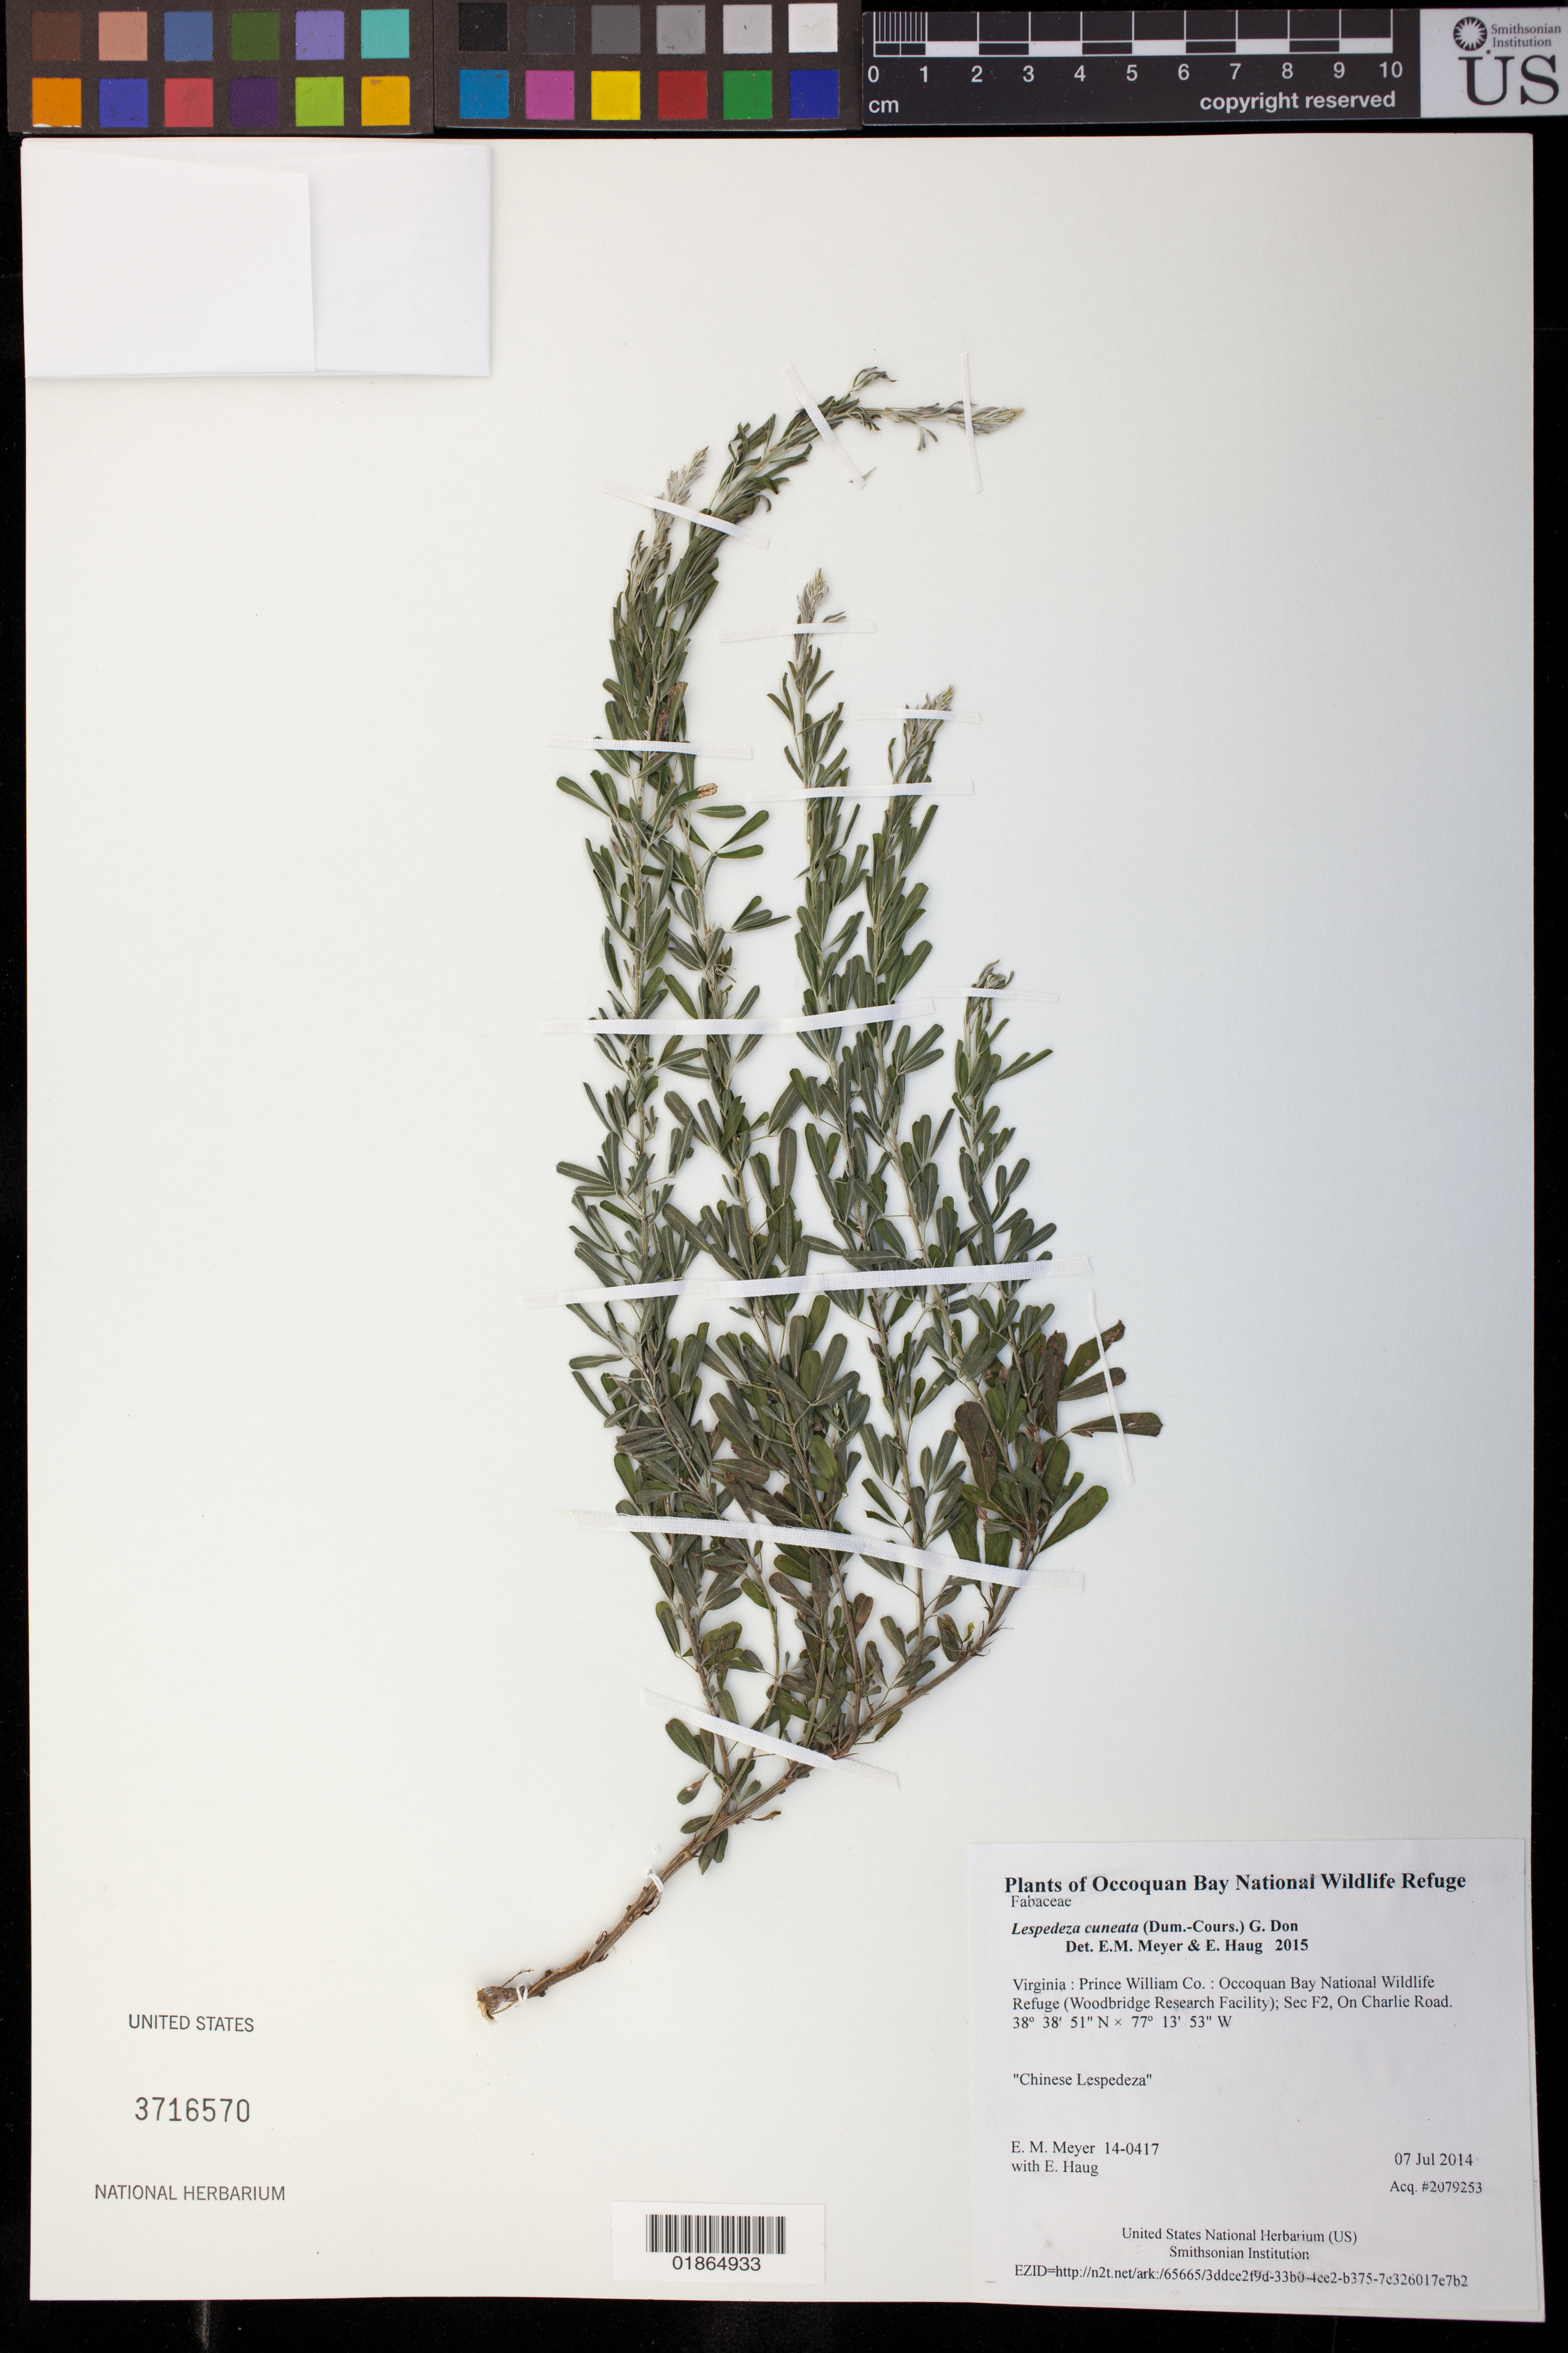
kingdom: Plantae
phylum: Tracheophyta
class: Magnoliopsida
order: Fabales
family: Fabaceae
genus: Lespedeza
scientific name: Lespedeza cuneata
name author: (Dum. Cours.) G. Don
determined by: Meyer, E. M.; Haug, E.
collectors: E. M. Meyer & E. Haug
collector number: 14-0417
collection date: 2014-07-07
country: United States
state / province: Virginia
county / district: Prince William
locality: Occoquan Bay National Wildlife Refuge (Woodbridge Research Facility); Sec F2, On Charlie Road.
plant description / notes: Chinese Lespedeza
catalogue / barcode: US 3716570